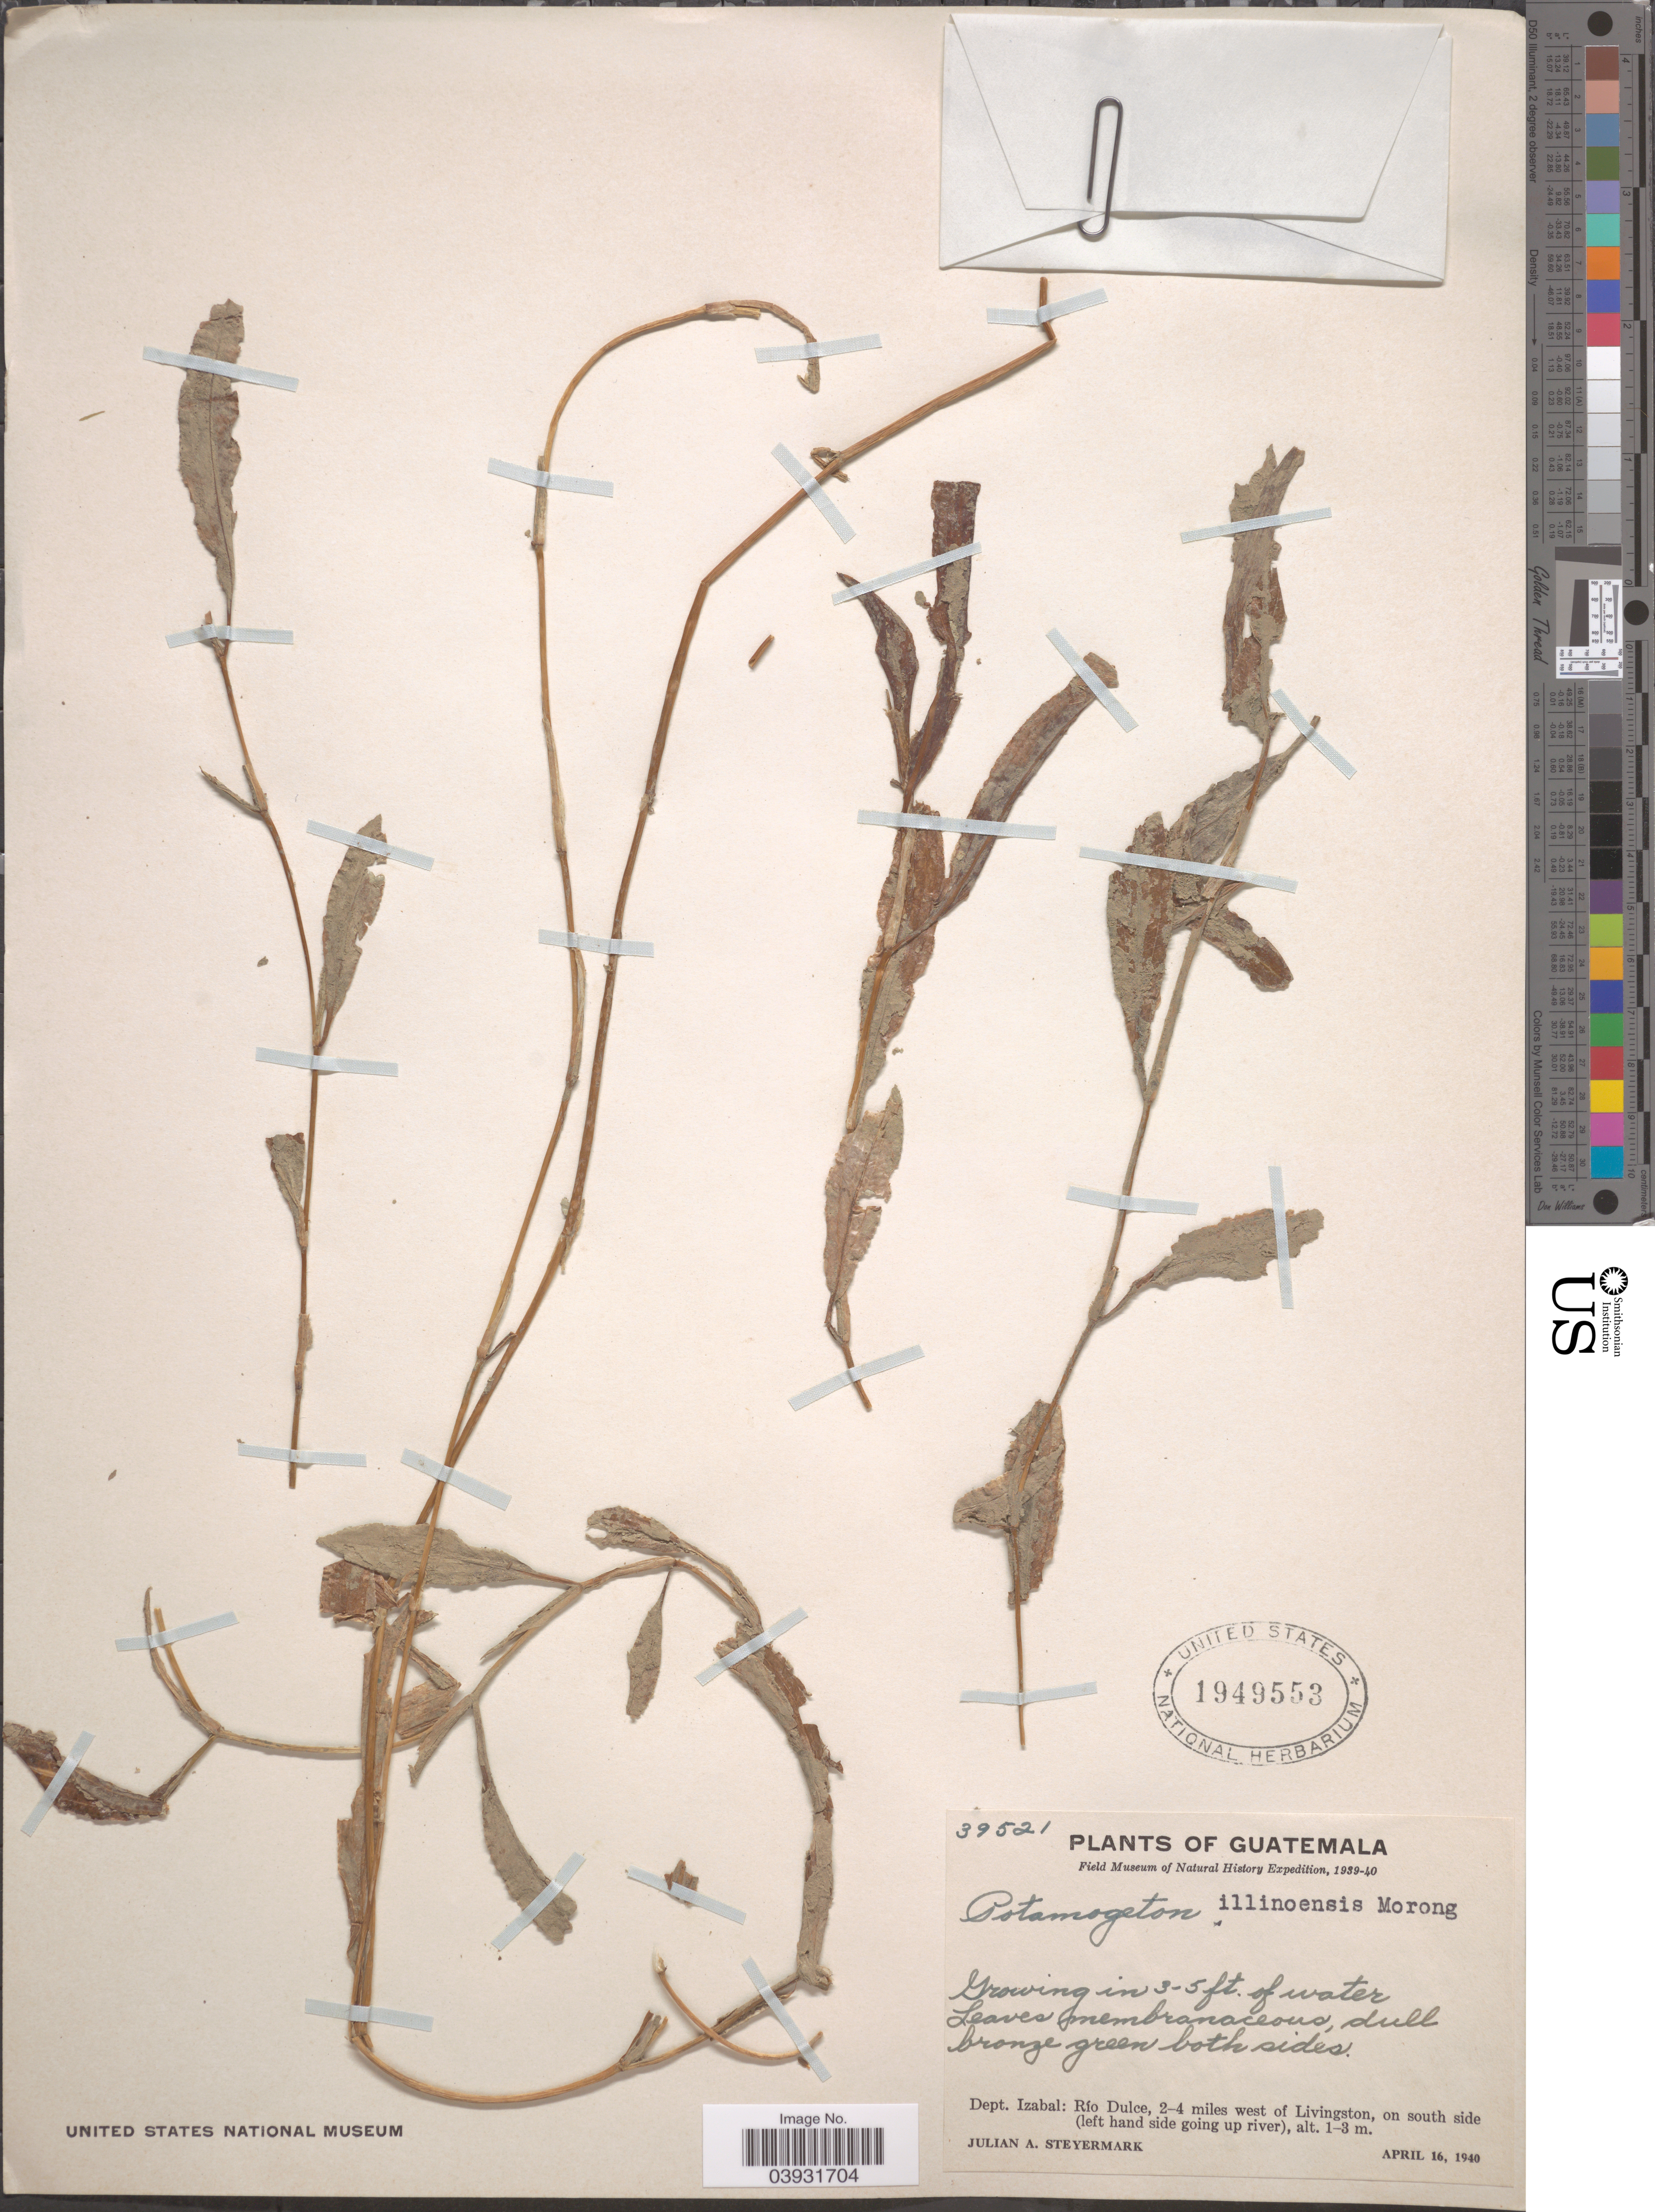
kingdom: Plantae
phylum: Tracheophyta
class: Liliopsida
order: Alismatales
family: Potamogetonaceae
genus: Potamogeton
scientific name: Potamogeton illinoensis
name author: Morong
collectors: J. Steyermark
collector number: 39521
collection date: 1940-04-16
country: Guatemala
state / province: Izabal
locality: Dept. Izabal: Río Dulce, 2-4 miles west of Livingston, on south side (left hand side going up river.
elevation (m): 1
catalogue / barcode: US 1949553